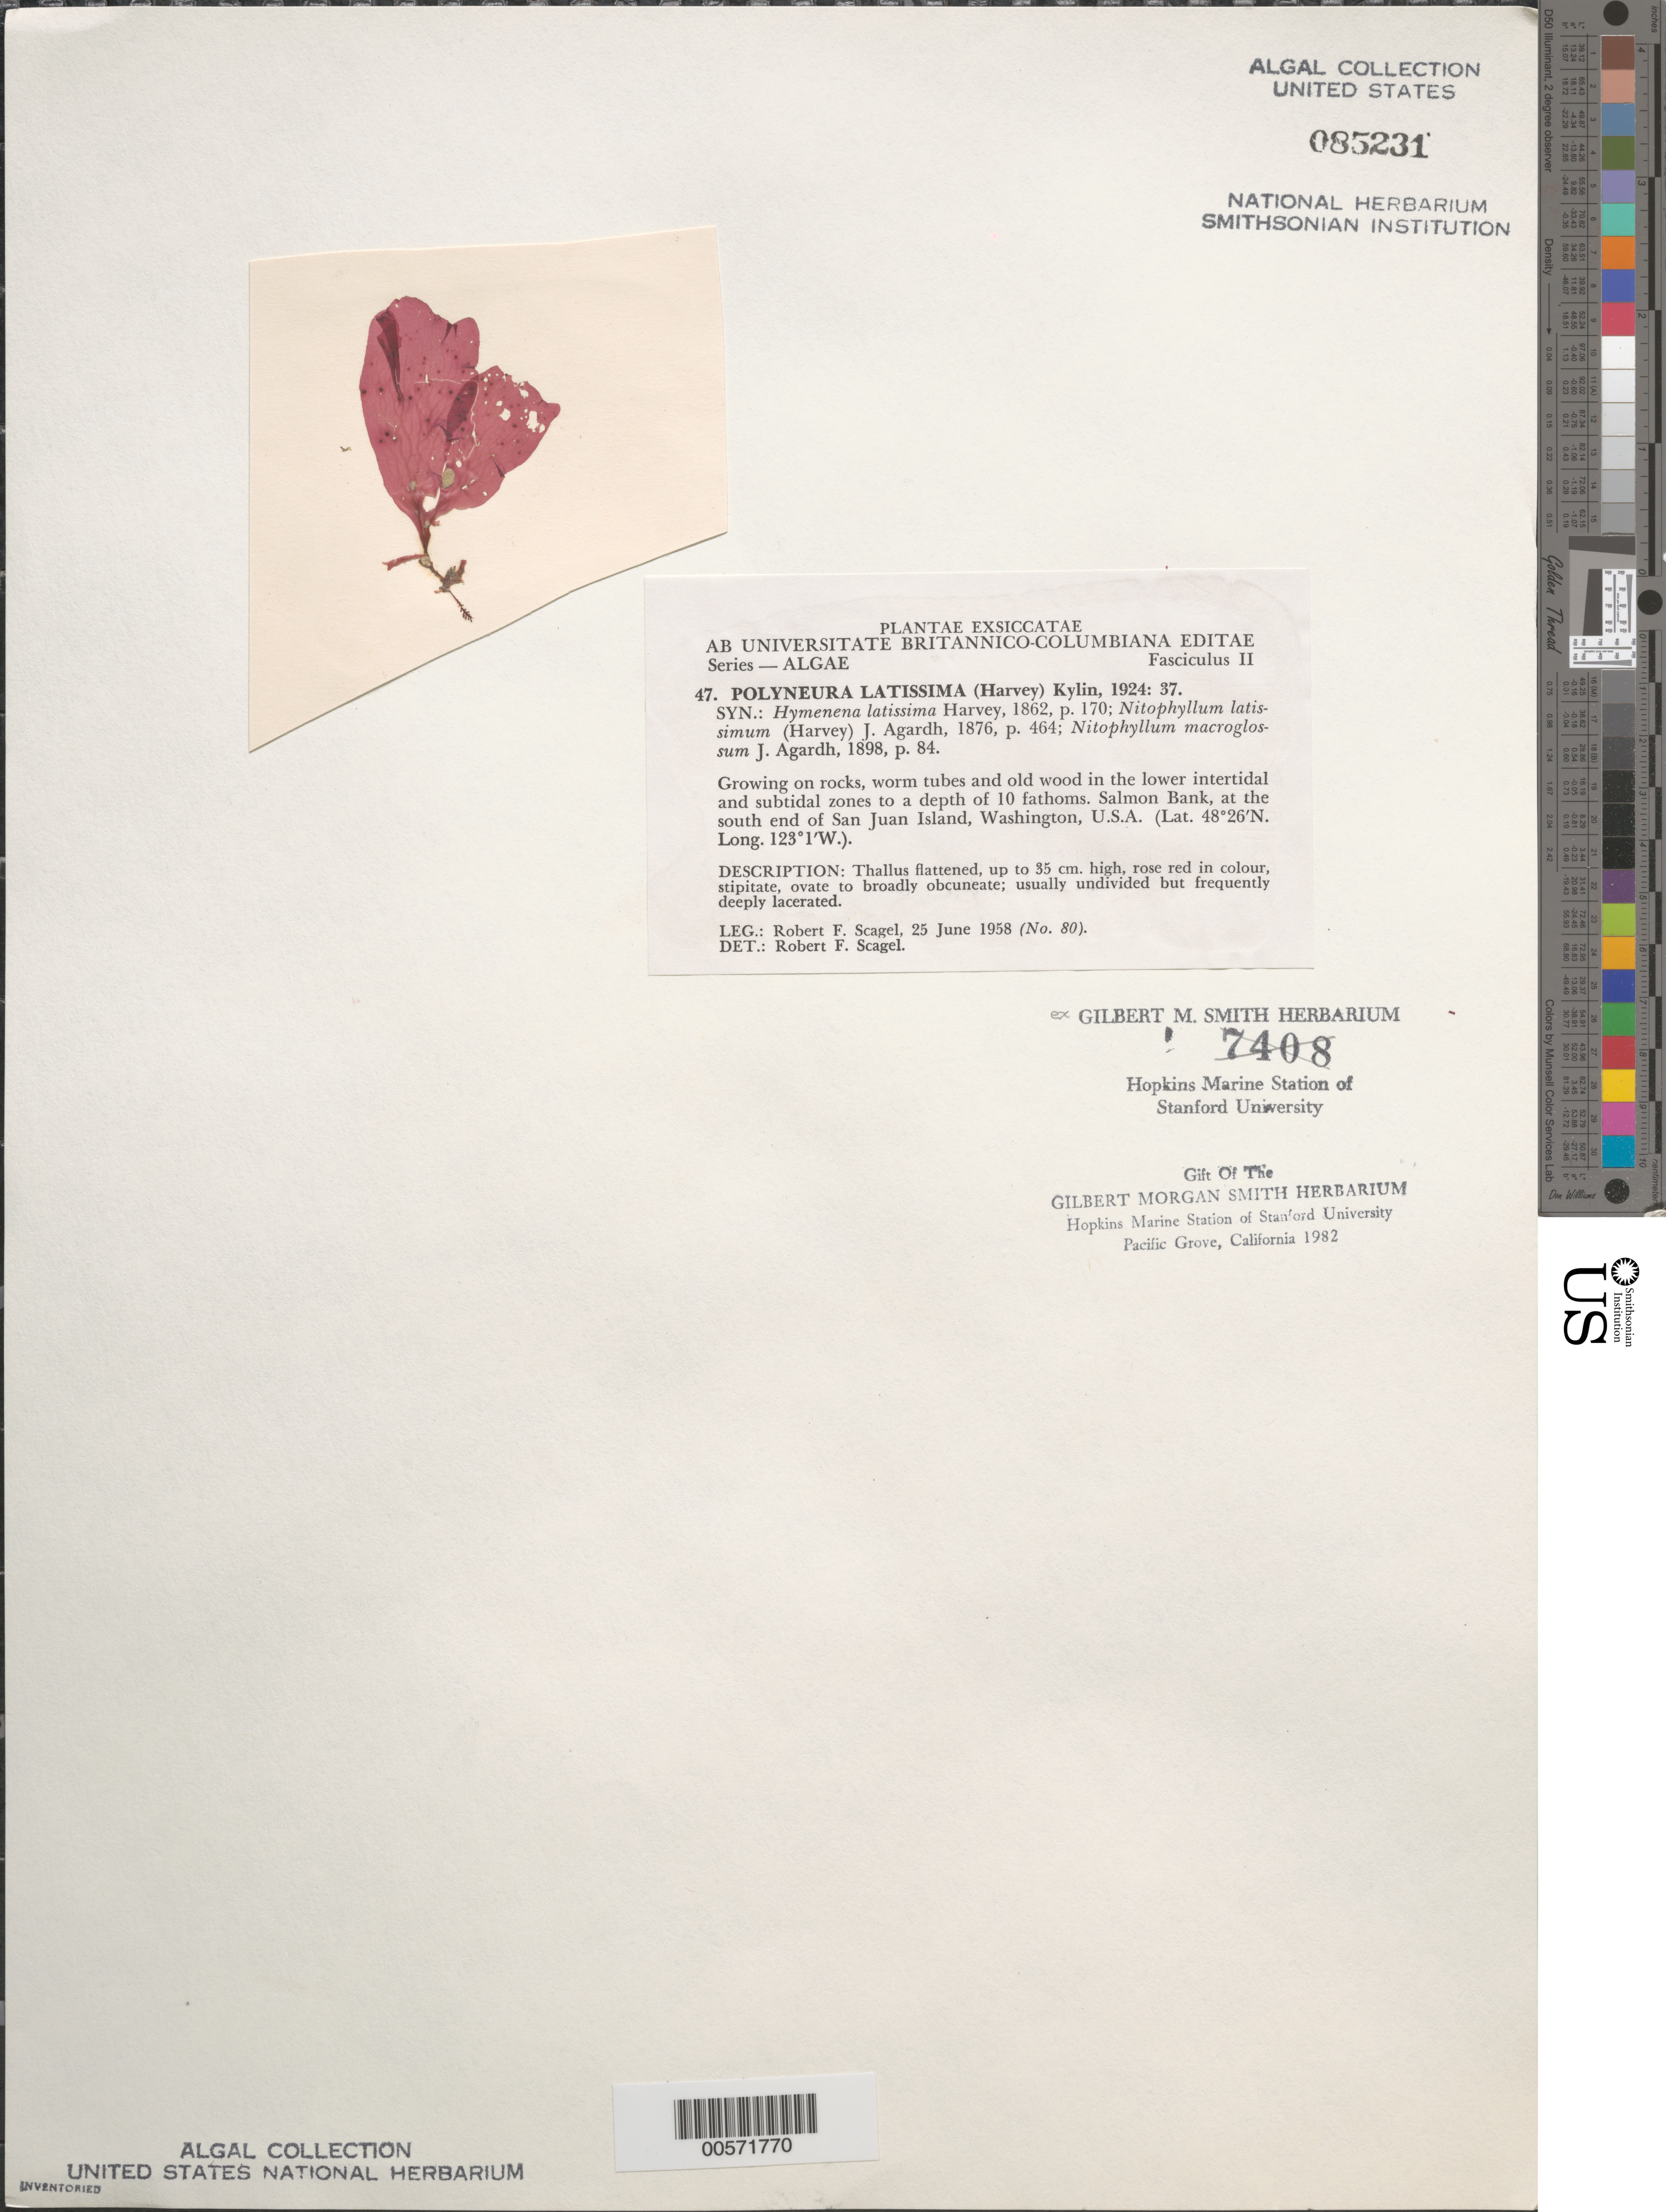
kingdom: Plantae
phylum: Rhodophyta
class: Florideophyceae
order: Ceramiales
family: Delesseriaceae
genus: Polyneura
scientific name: Polyneura latissima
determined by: Scagel, R. F.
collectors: R. F. Scagel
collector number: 80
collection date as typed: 25 Jun 1958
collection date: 1958-06-25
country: United States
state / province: Washington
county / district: San Juan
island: San Juan Island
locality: Salmon Bank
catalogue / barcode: US 85231